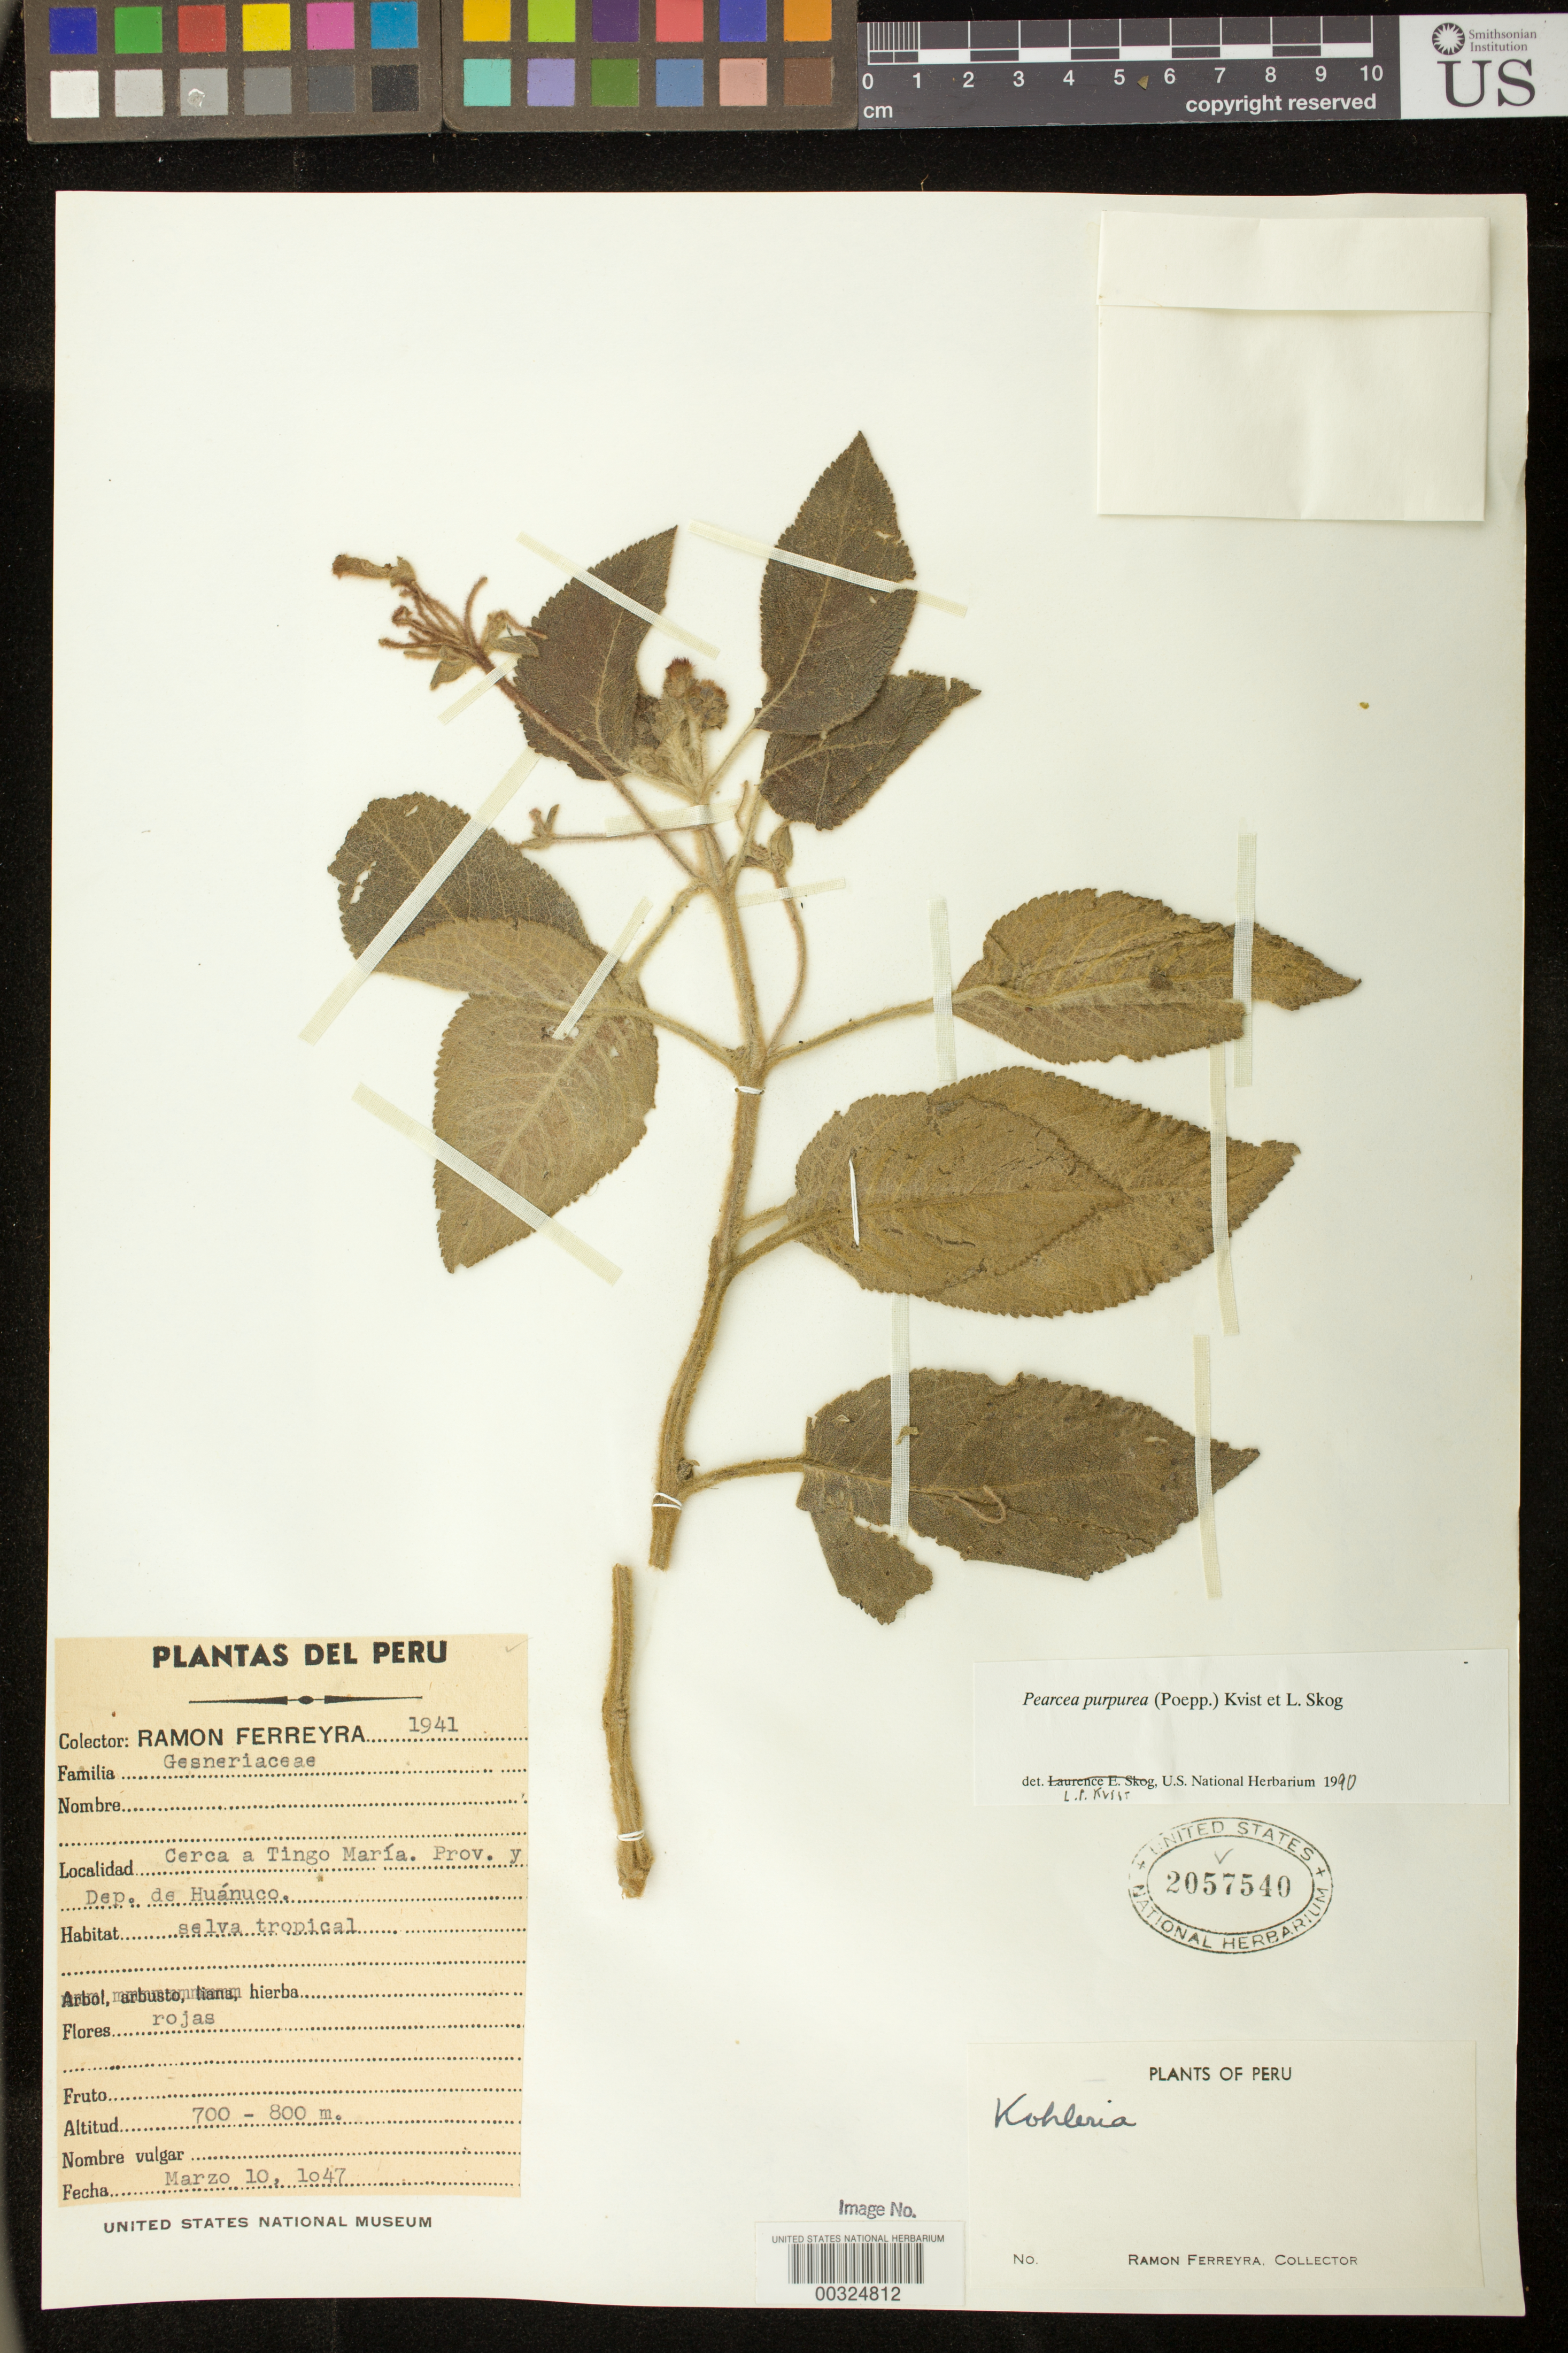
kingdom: Plantae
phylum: Tracheophyta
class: Magnoliopsida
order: Lamiales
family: Gesneriaceae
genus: Pearcea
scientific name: Pearcea purpurea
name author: (Poepp.) L.P. Kvist & L.E. Skog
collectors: R. A. Ferreyra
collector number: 1941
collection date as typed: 10 Mar 1947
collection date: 1947-03-10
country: Peru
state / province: Huánuco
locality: Cerca a Tingo Maria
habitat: Selva tropical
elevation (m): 700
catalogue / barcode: US 2057540